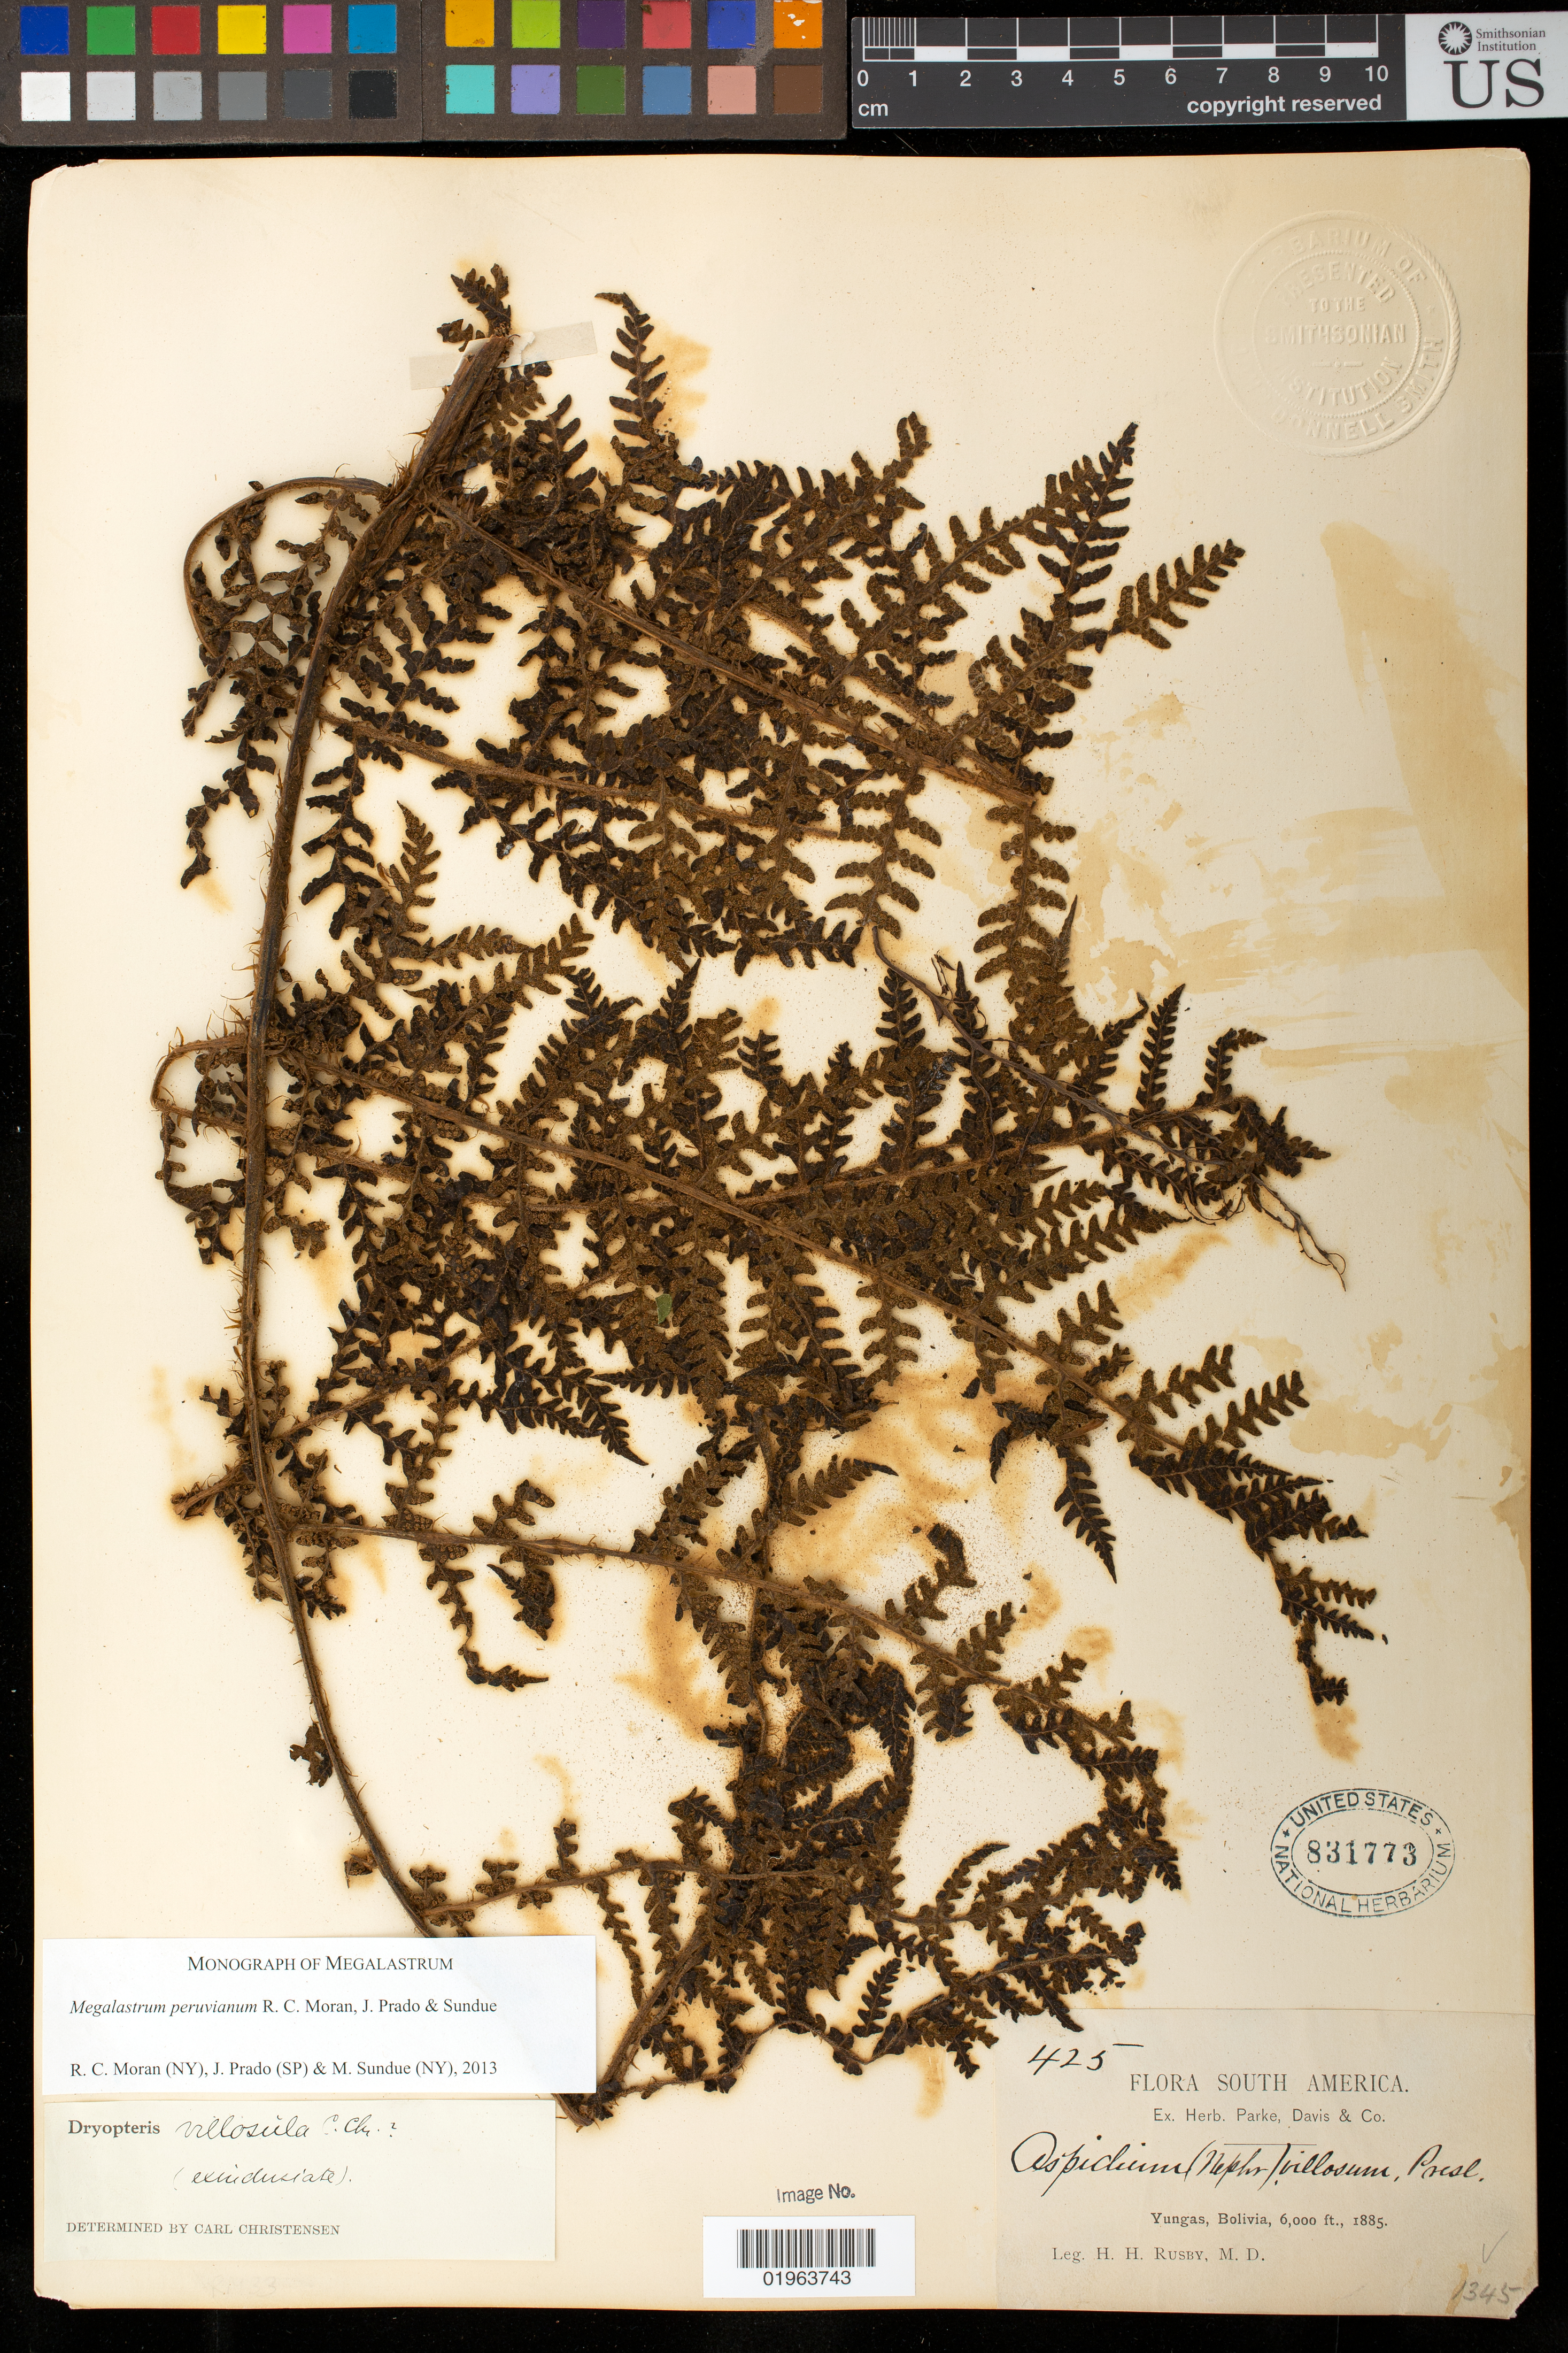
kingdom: Plantae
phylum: Tracheophyta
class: Polypodiopsida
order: Polypodiales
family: Dryopteridaceae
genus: Megalastrum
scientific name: Megalastrum peruvianum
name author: R.C. Moran et al.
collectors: H. H. Rusby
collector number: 425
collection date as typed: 1885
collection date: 1885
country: Bolivia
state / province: La Paz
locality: Yungas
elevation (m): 1829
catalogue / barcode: US 831773